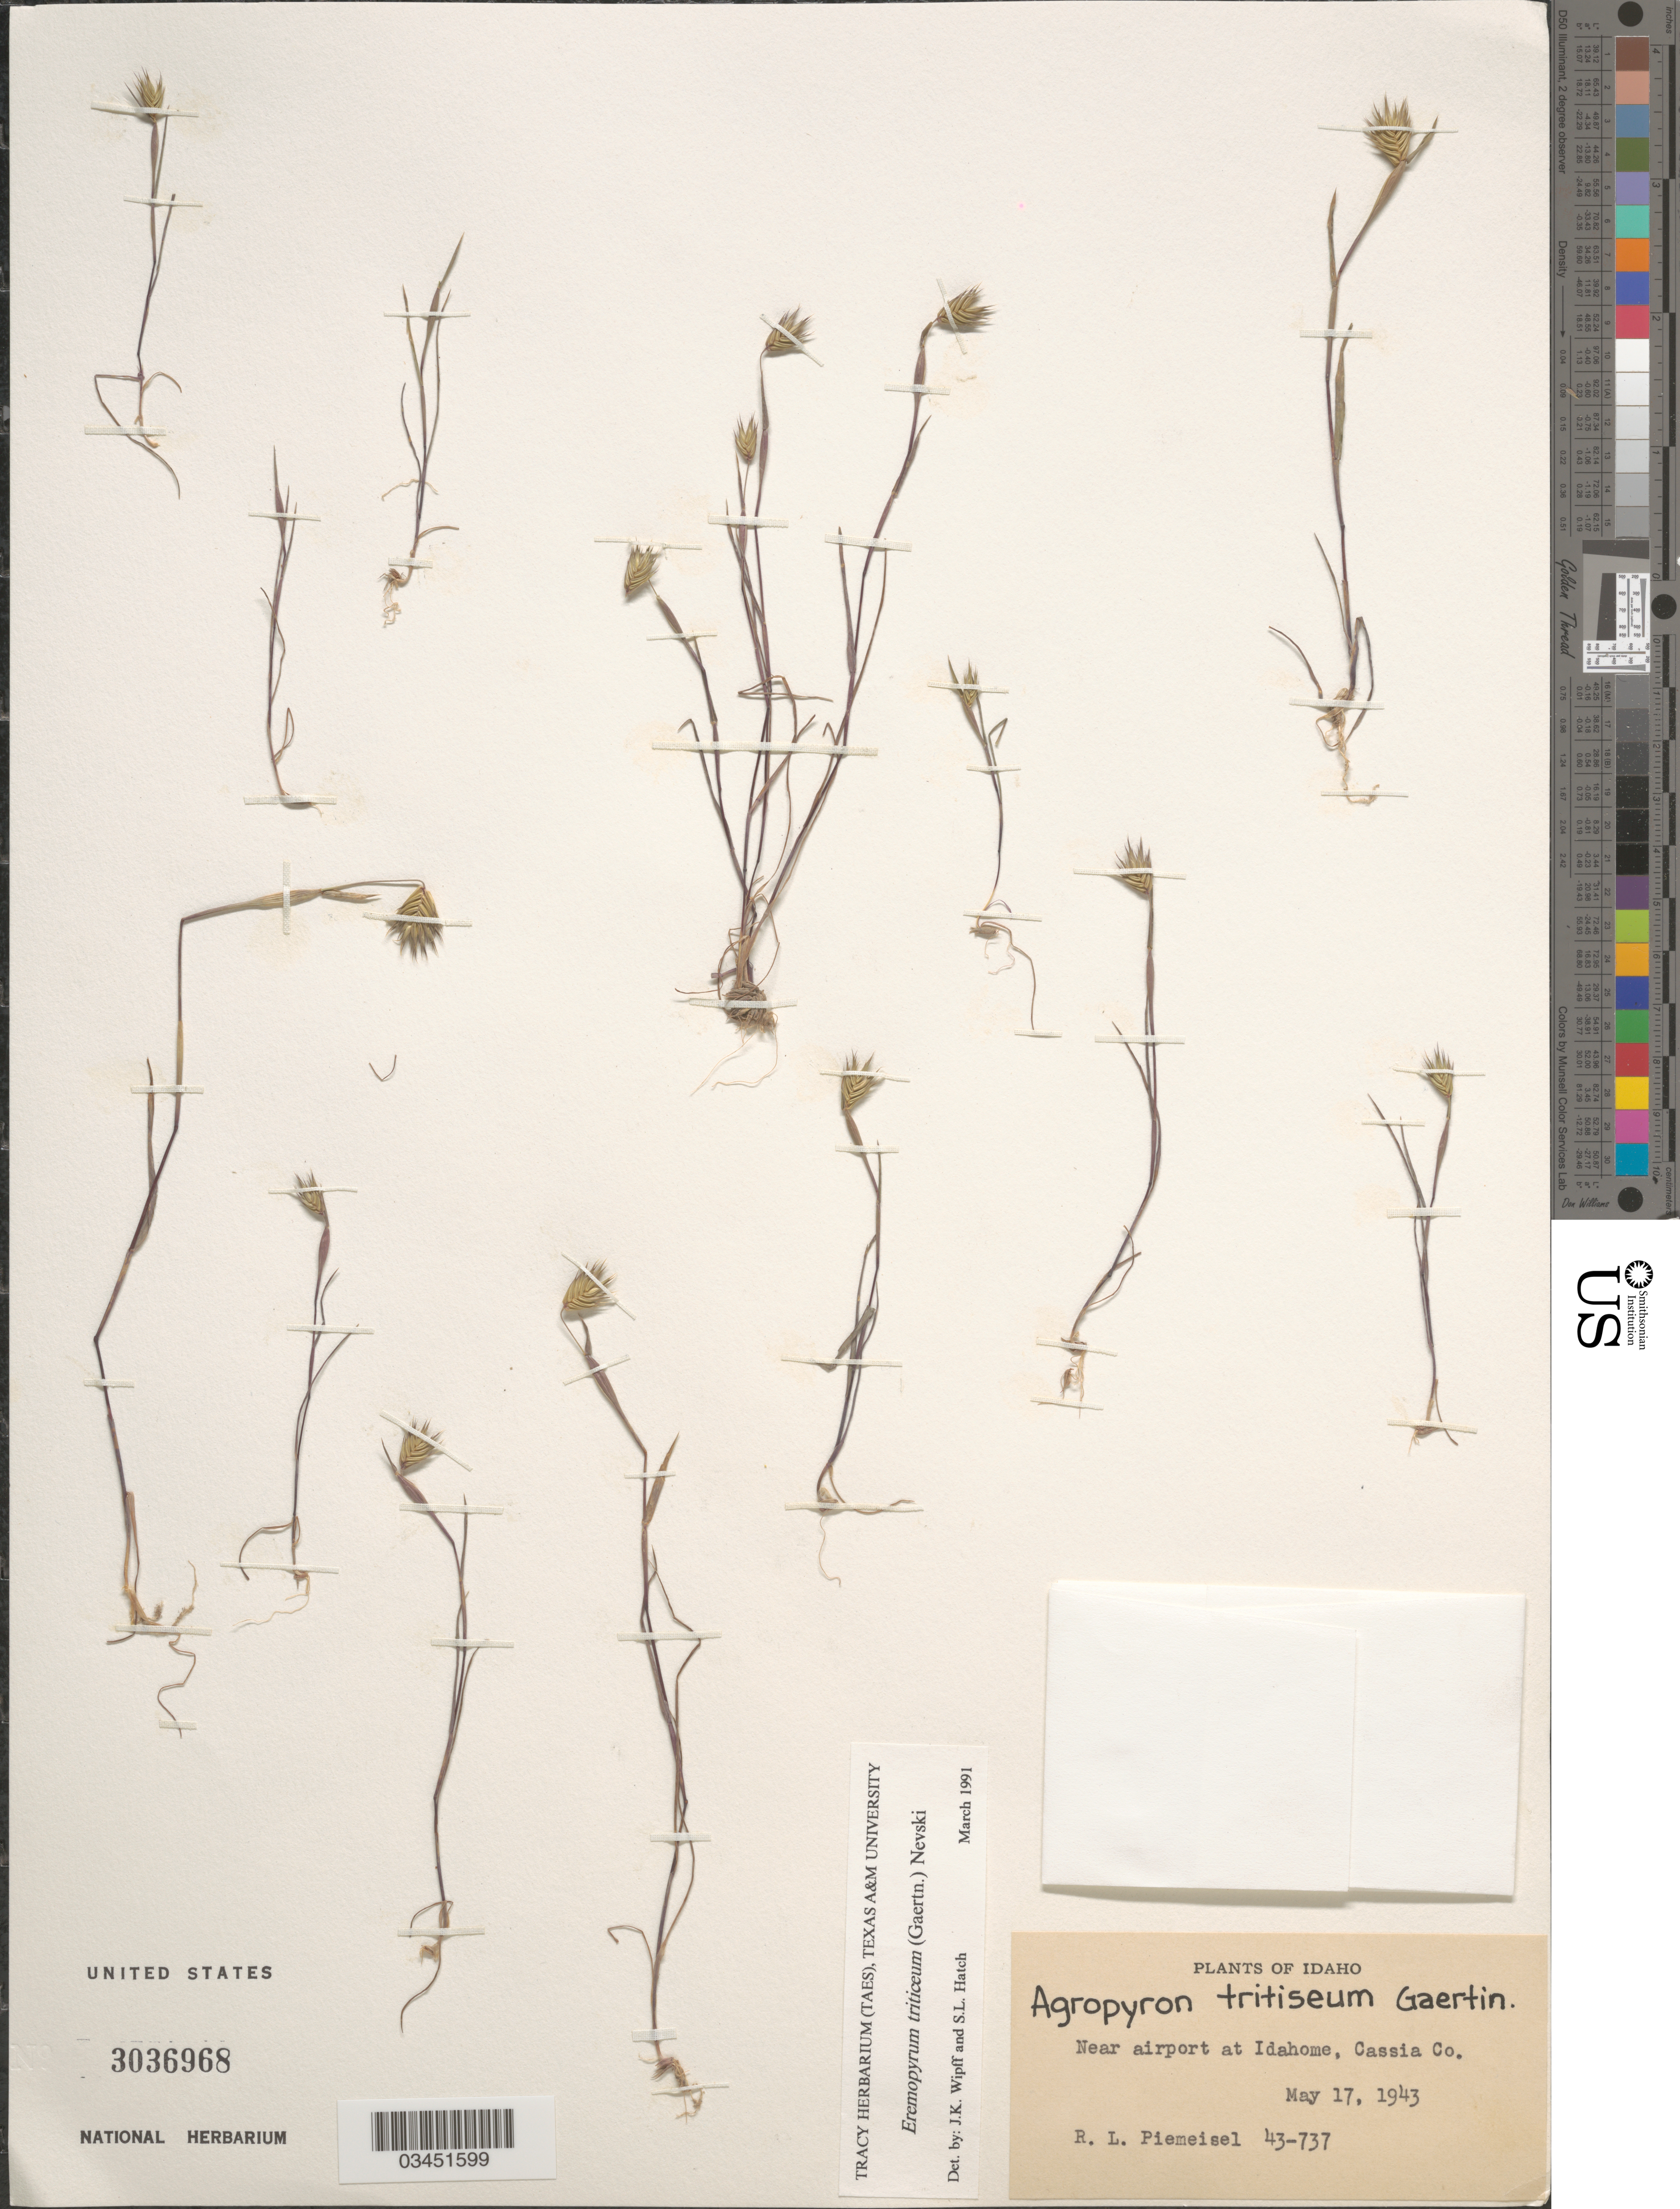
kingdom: Plantae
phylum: Tracheophyta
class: Liliopsida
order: Poales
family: Poaceae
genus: Eremopyrum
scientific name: Eremopyrum triticeum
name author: (Gaertn.) Nevski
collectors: R. L. Piemeisel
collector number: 43-737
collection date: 1943-05-17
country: United States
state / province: Idaho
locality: Near airport at Idahome, Cassia Co.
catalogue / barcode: US 3036968